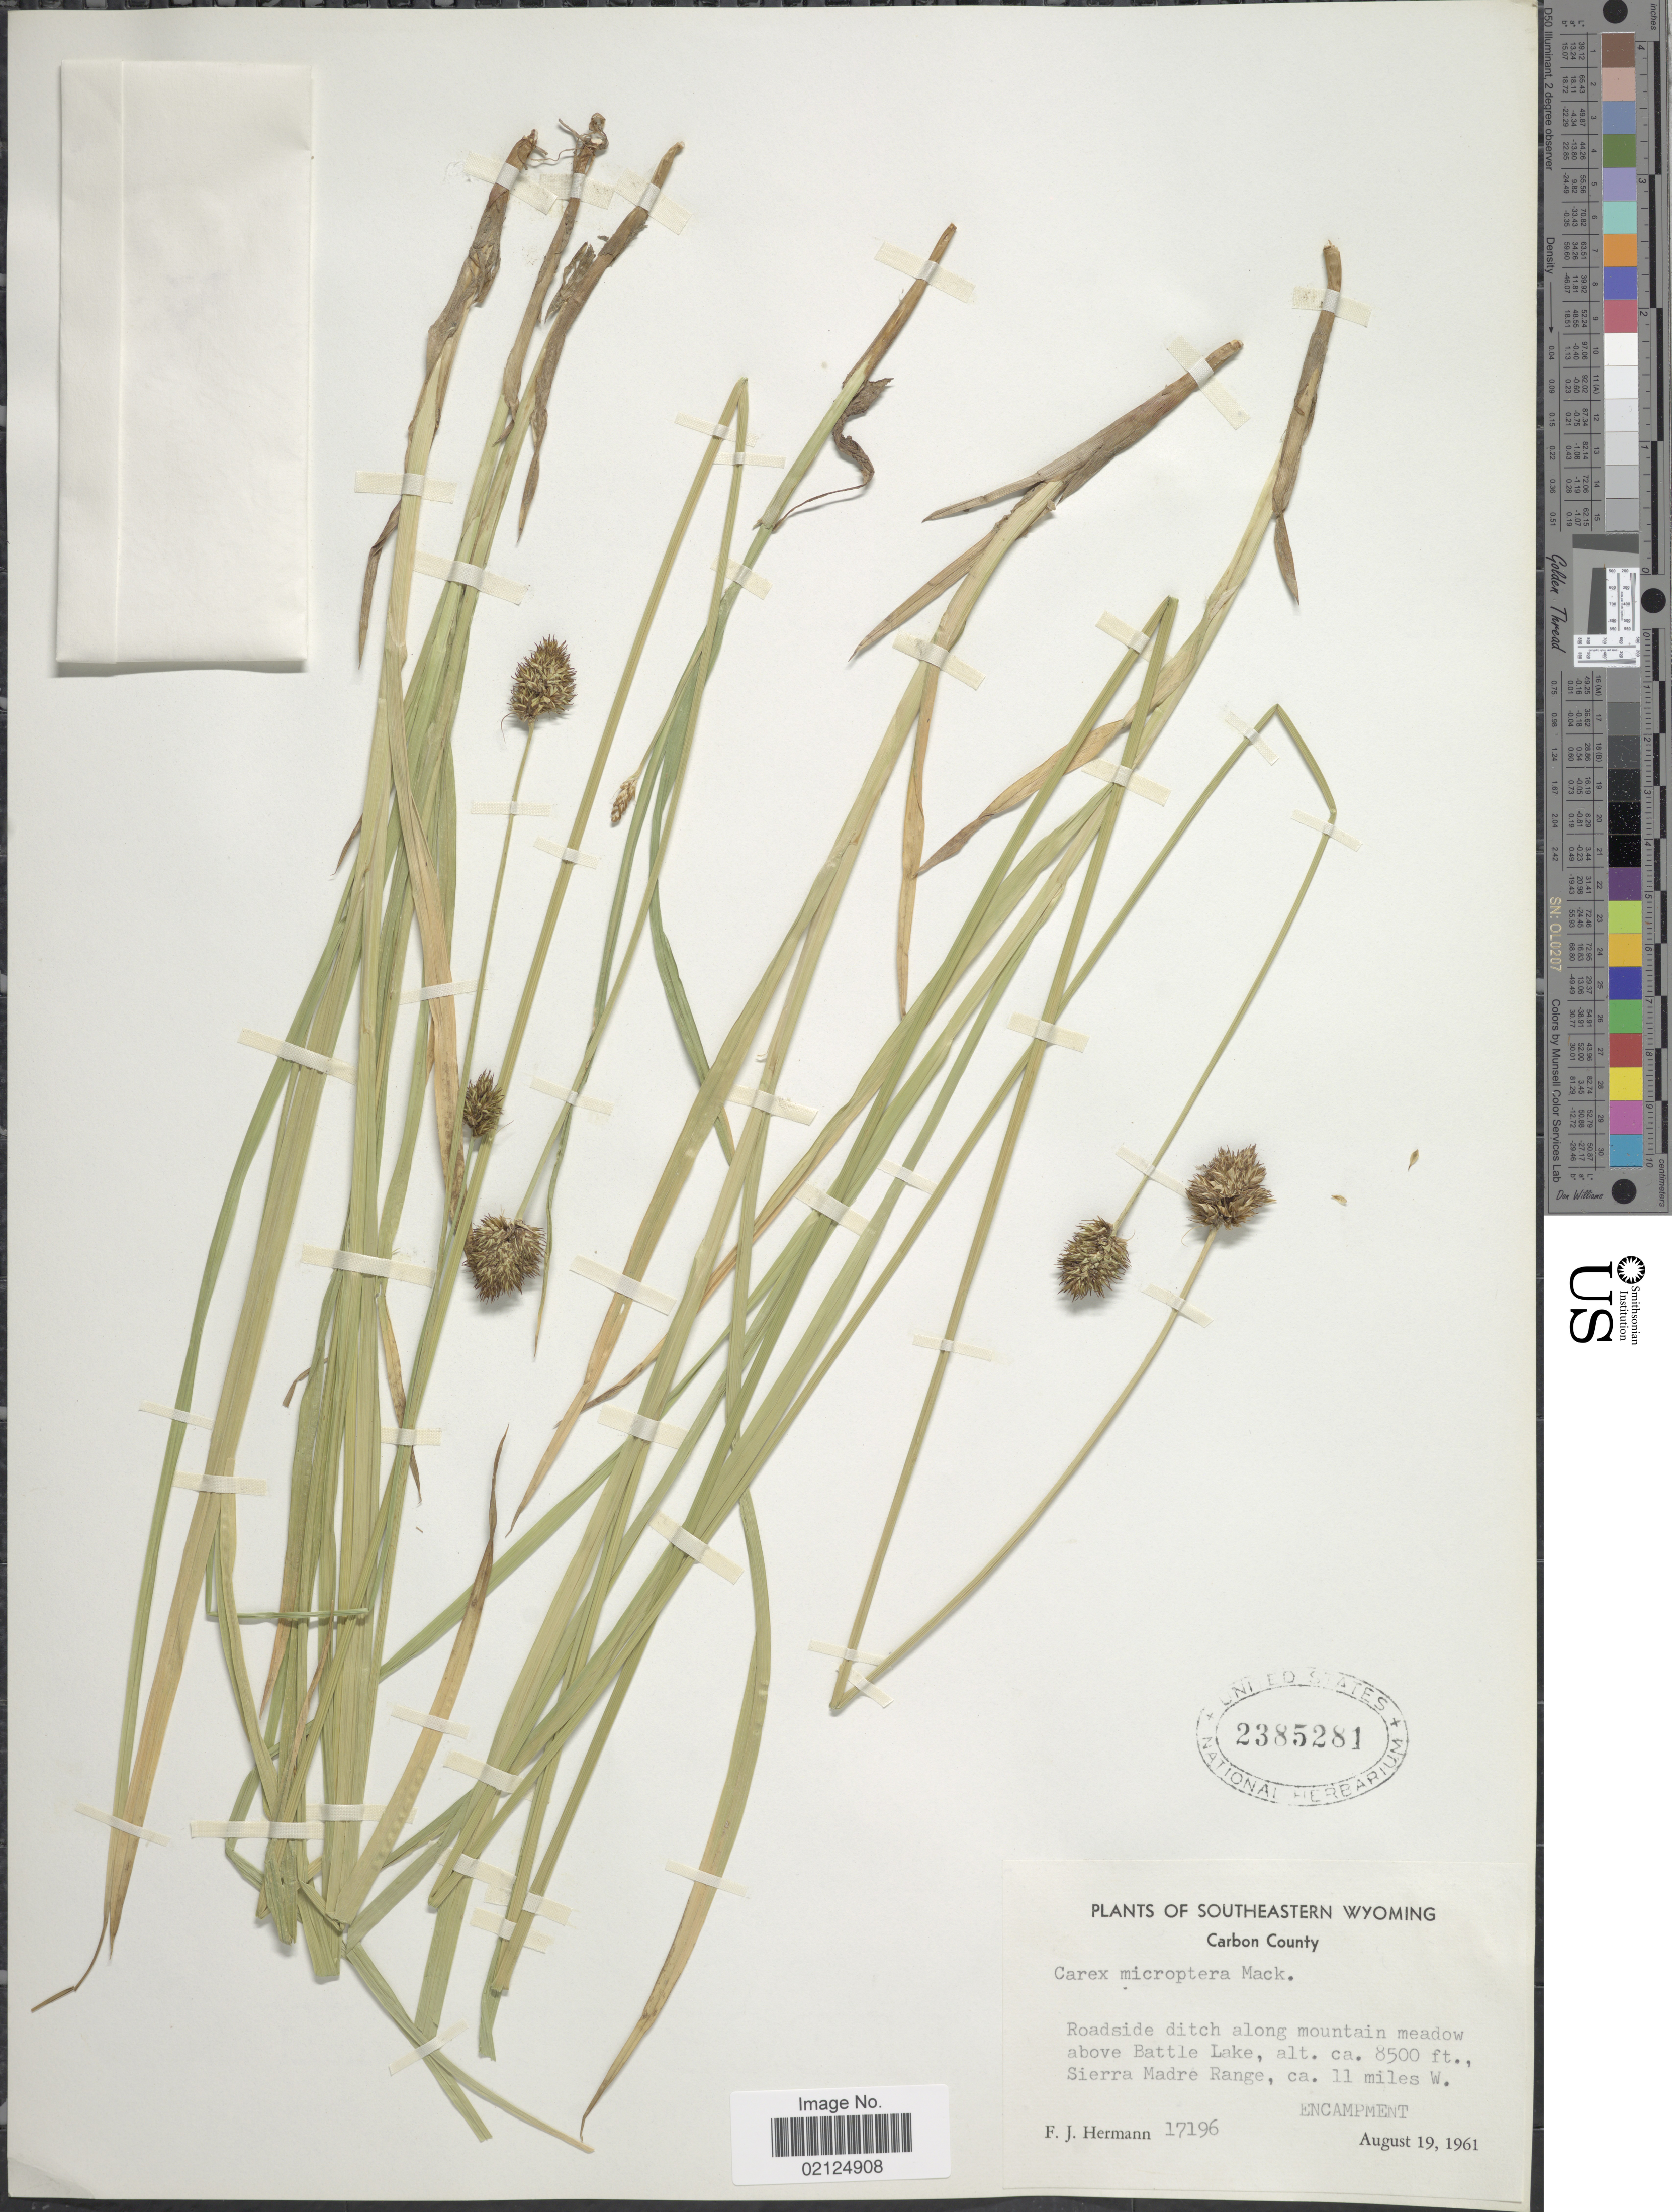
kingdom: Plantae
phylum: Tracheophyta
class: Liliopsida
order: Poales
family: Cyperaceae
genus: Carex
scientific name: Carex microptera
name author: Mack.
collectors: F. J. Hermann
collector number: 17196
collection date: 1961-08-19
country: United States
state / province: Wyoming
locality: Southeastern Wyoming, Carbon County, along mountain meadow above Battle Lake, Sierra Madre Range, ca. 11 miles W. Encampment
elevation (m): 2591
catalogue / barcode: US 2385281